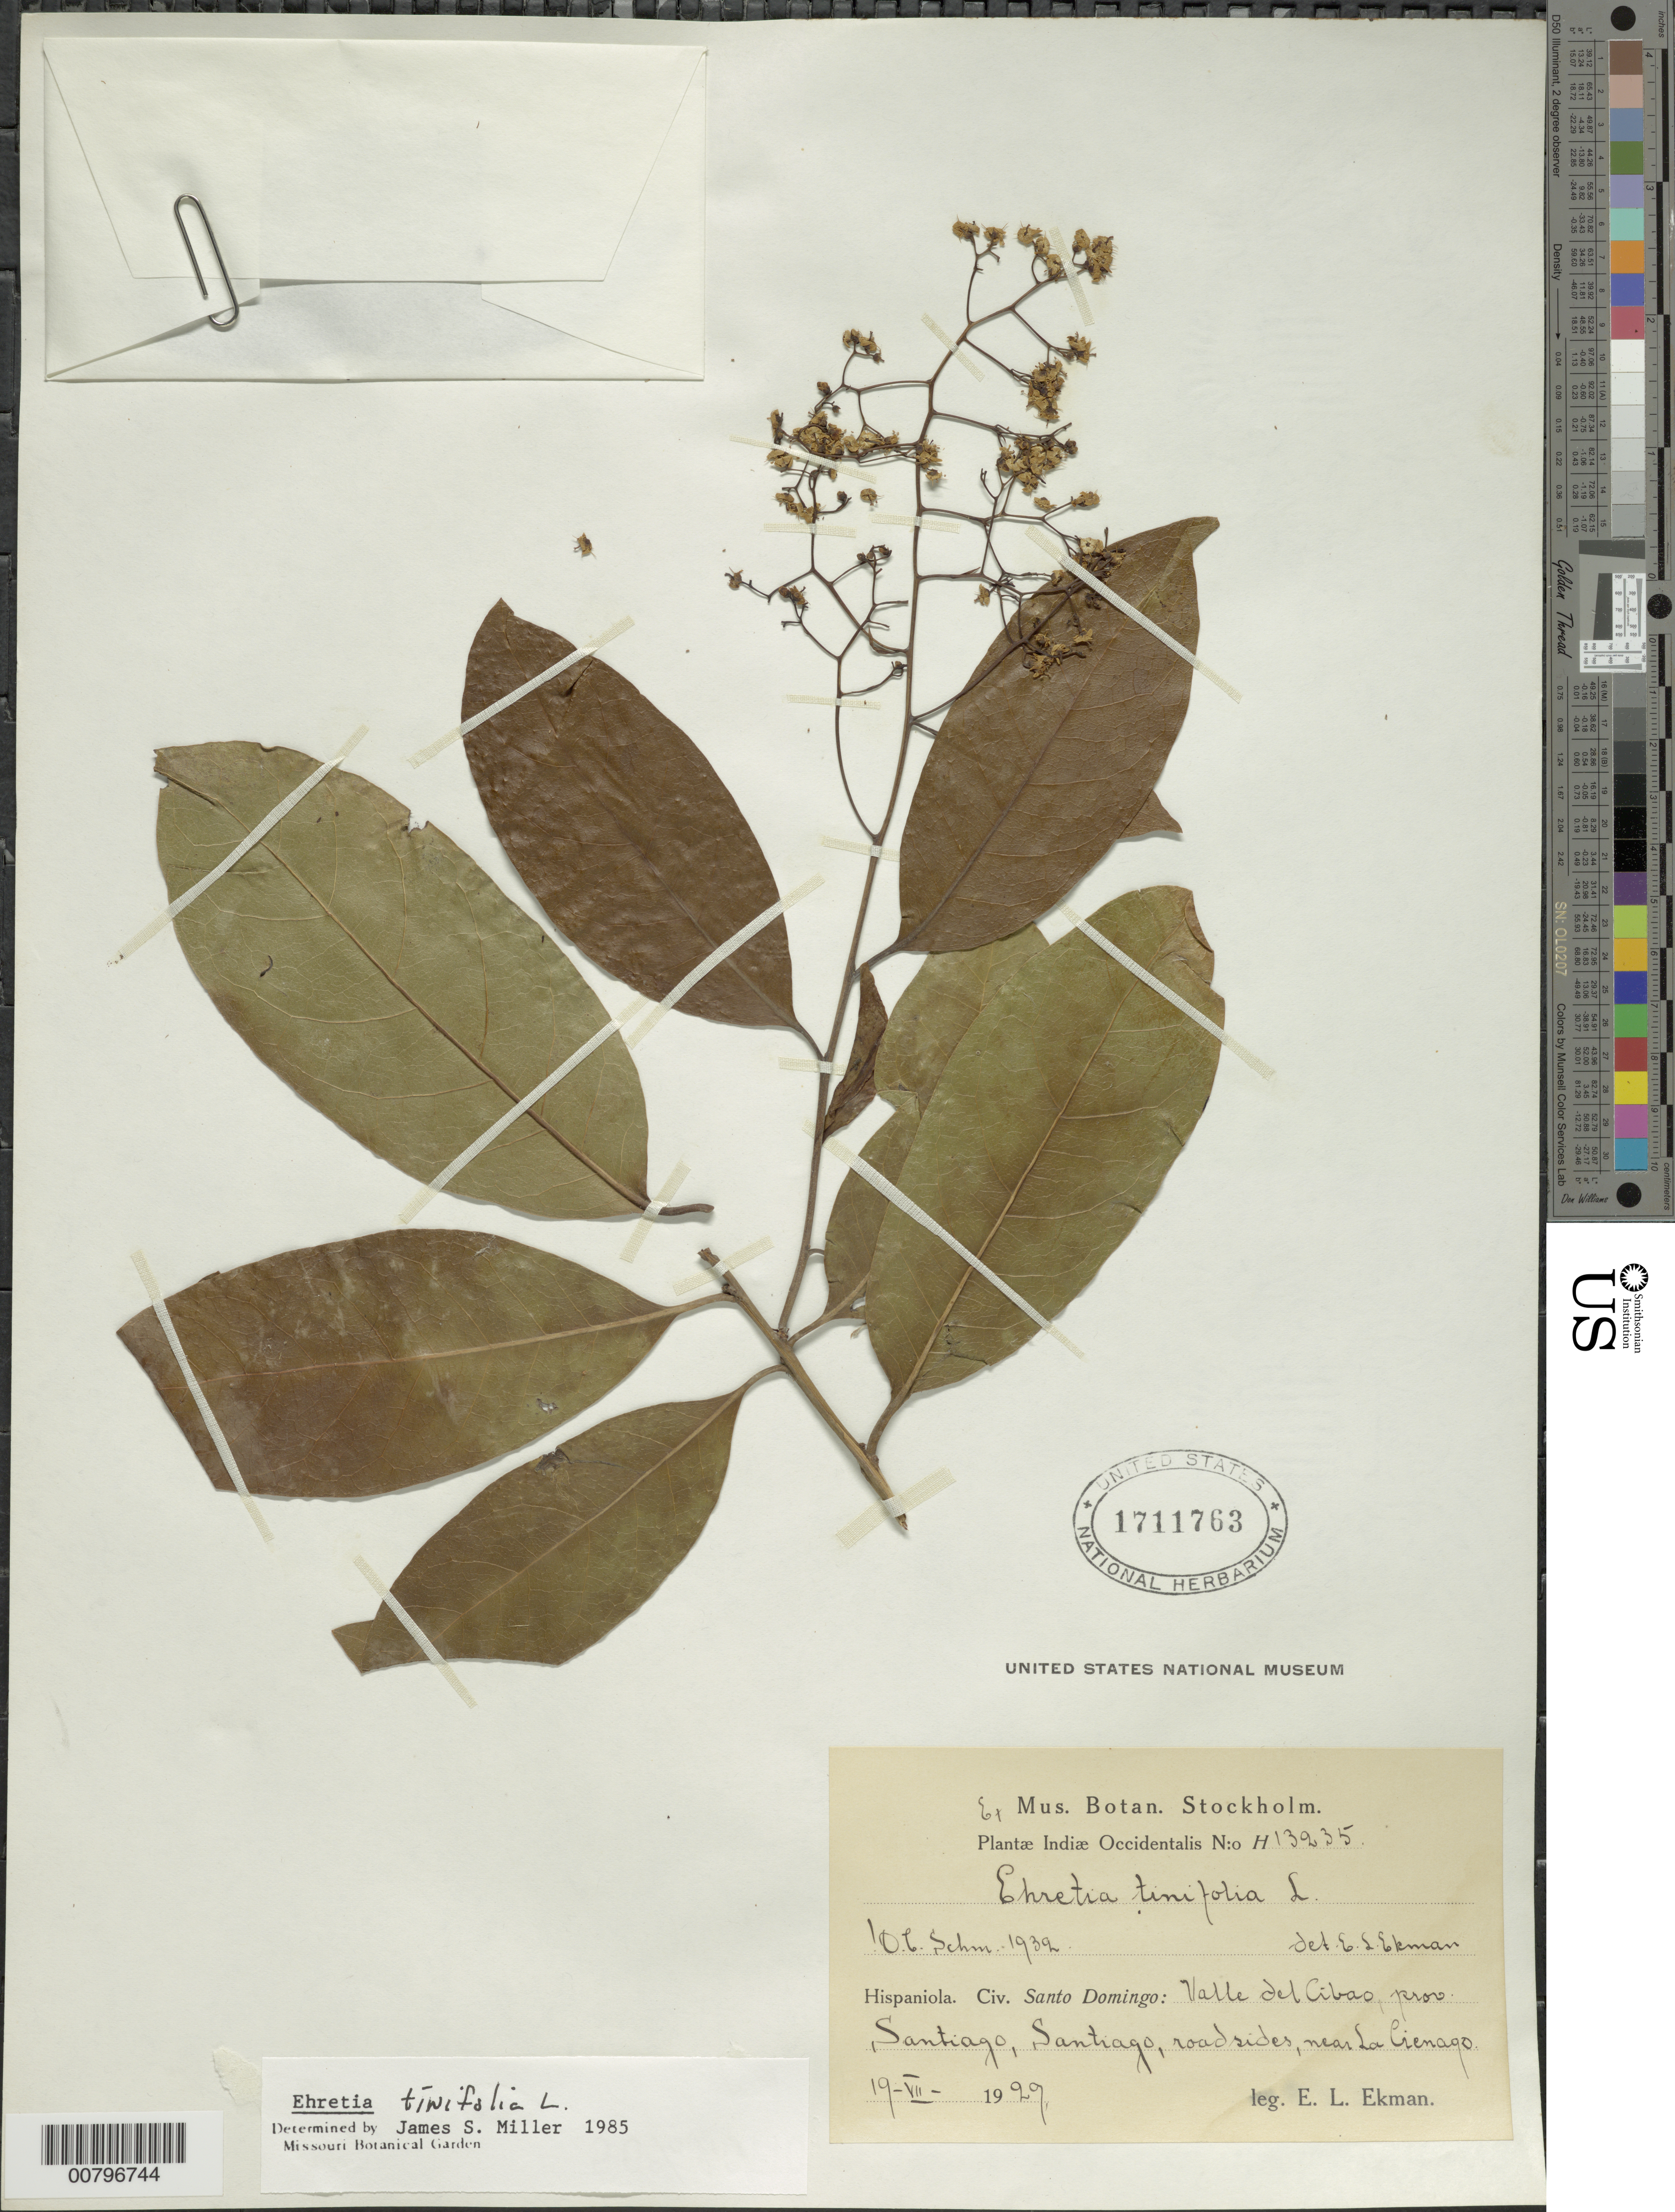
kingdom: Plantae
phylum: Tracheophyta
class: Magnoliopsida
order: Boraginales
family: Ehretiaceae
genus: Ehretia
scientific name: Ehretia tinifolia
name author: L.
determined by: Miller, James S., (MO), Missouri Botanical Garden (UNITED STATES)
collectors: E. L. Ekman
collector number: H 13235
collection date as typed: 19 Jul 1929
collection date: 1929-07-19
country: Dominican Republic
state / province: Santiago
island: Hispaniola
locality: Del Cibao Valley, Santiago, near La Cienago.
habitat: Roadsides.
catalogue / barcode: US 1711763